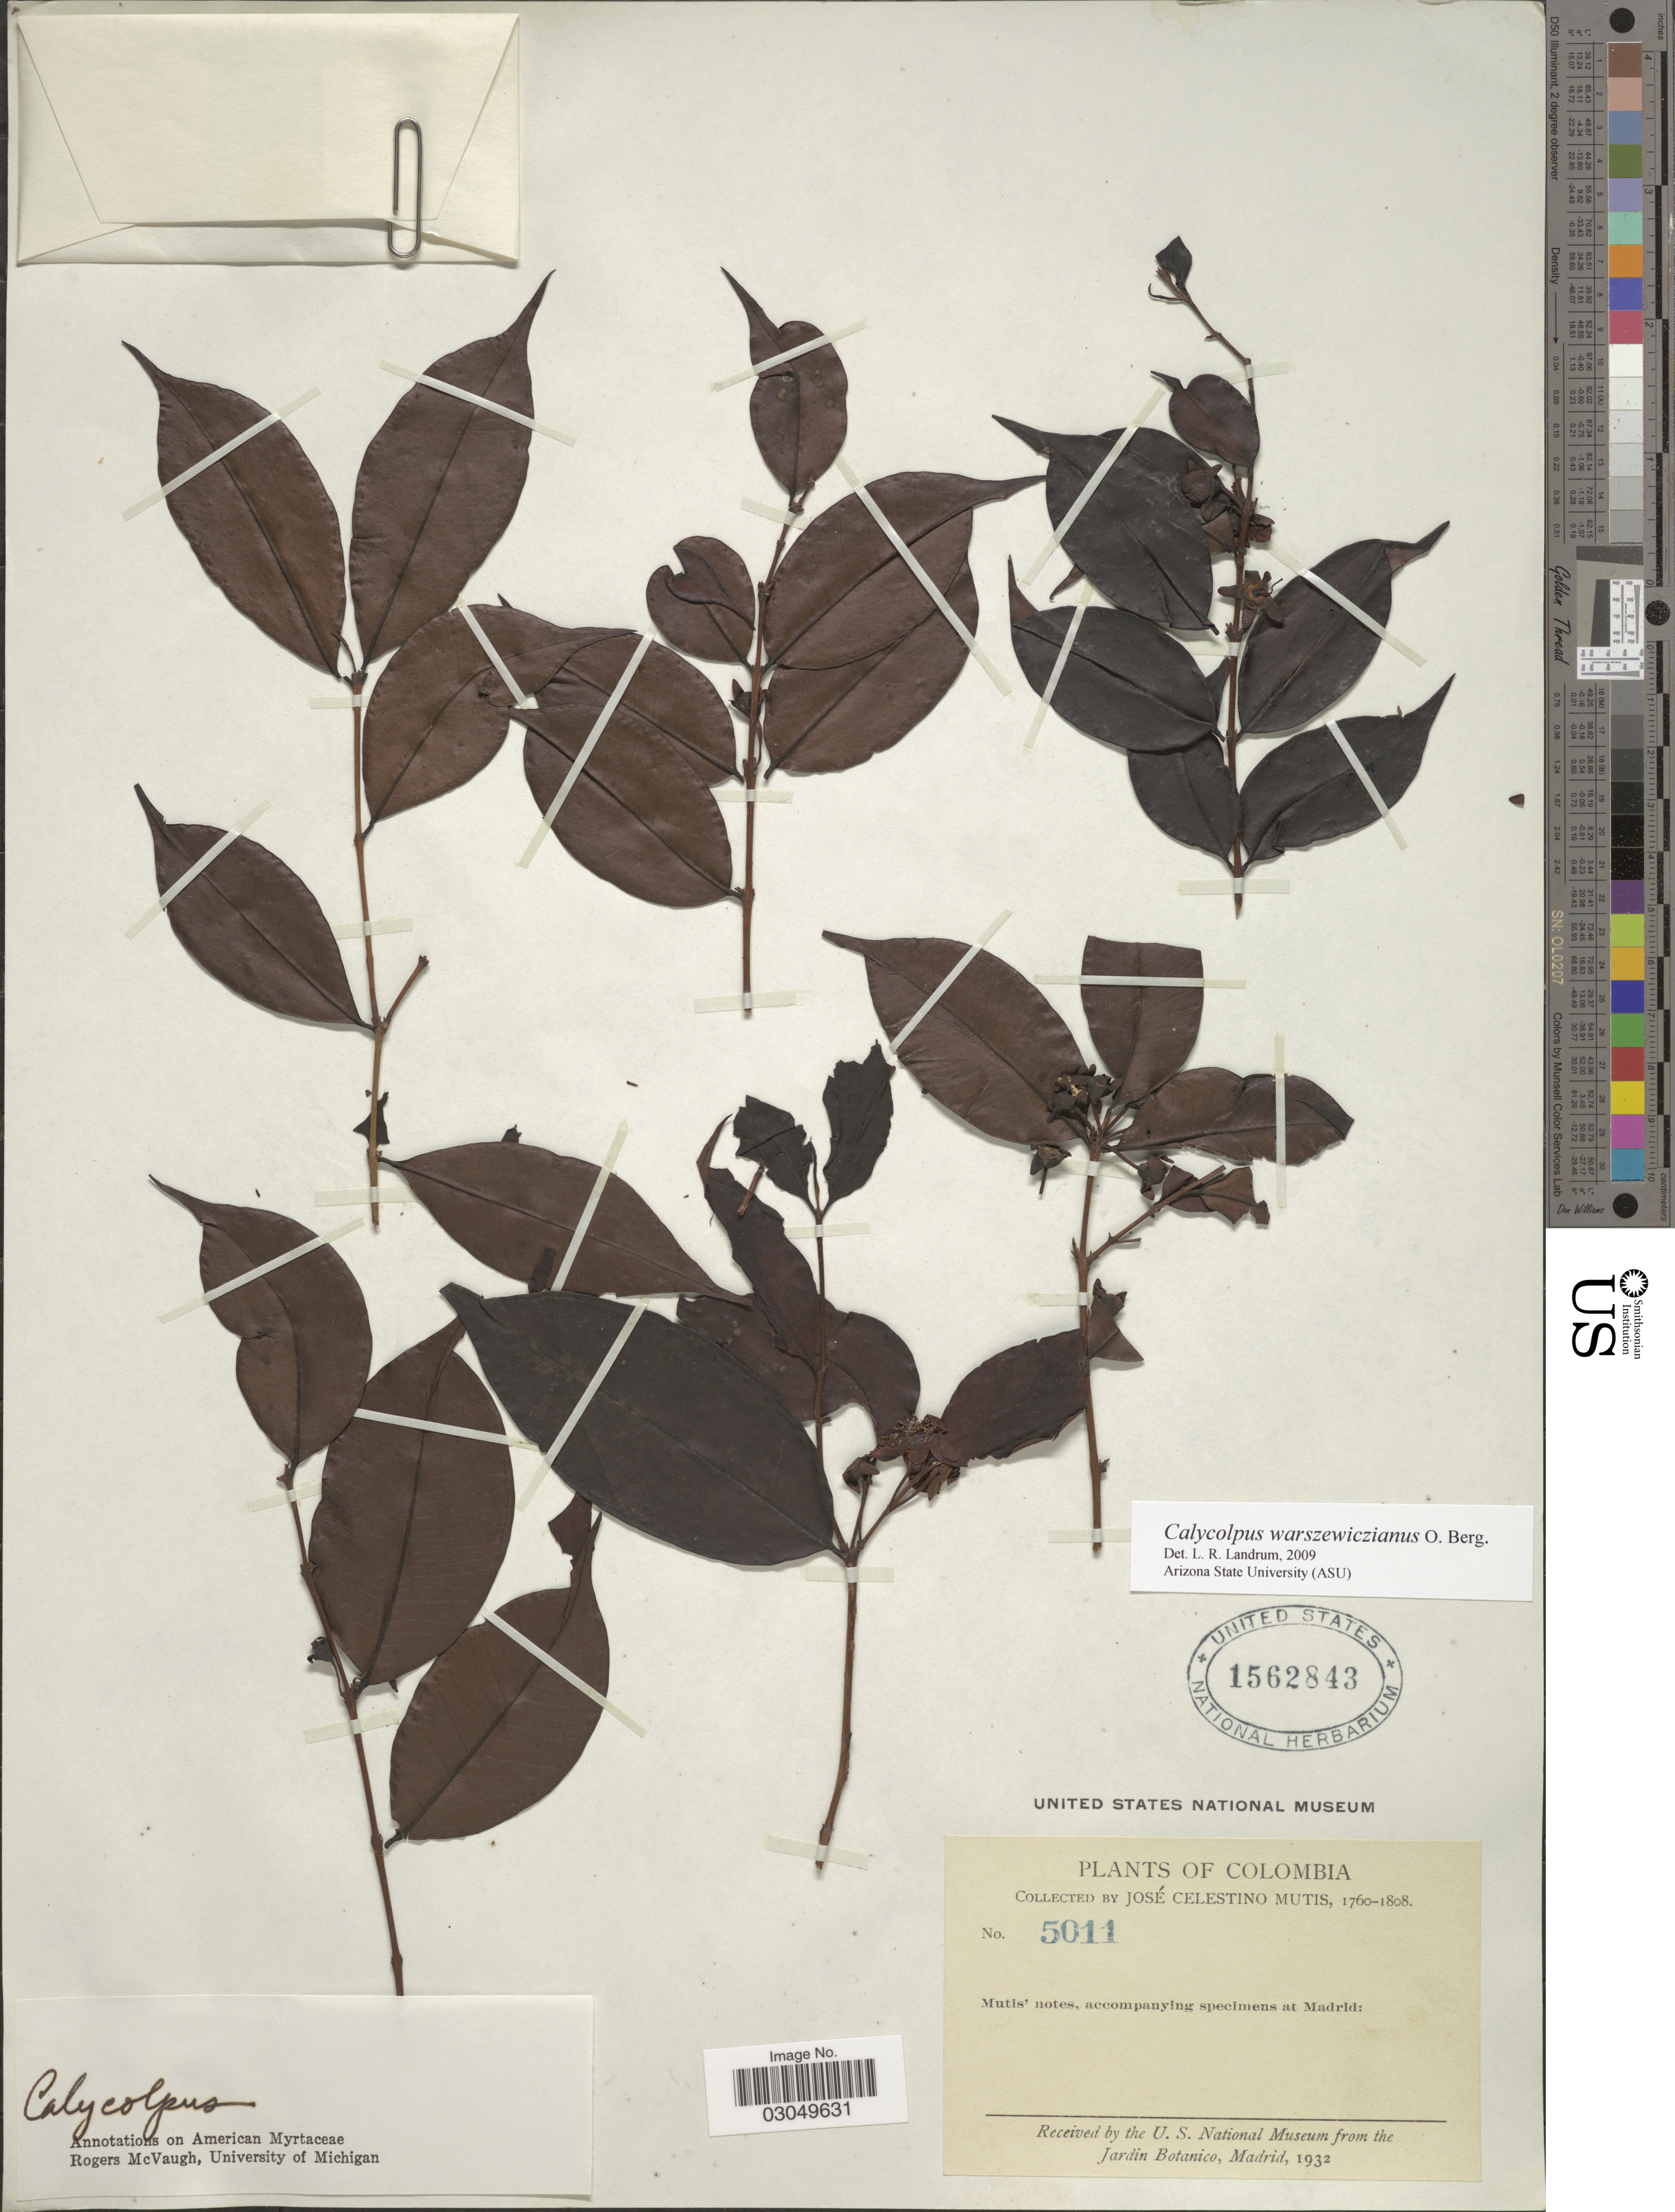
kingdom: Plantae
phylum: Tracheophyta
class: Magnoliopsida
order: Myrtales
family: Myrtaceae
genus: Calycolpus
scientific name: Calycolpus warszewiczianus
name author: O. Berg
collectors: J. C. B. Mutis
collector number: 5011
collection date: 1760/1808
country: Colombia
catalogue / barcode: US 1562843